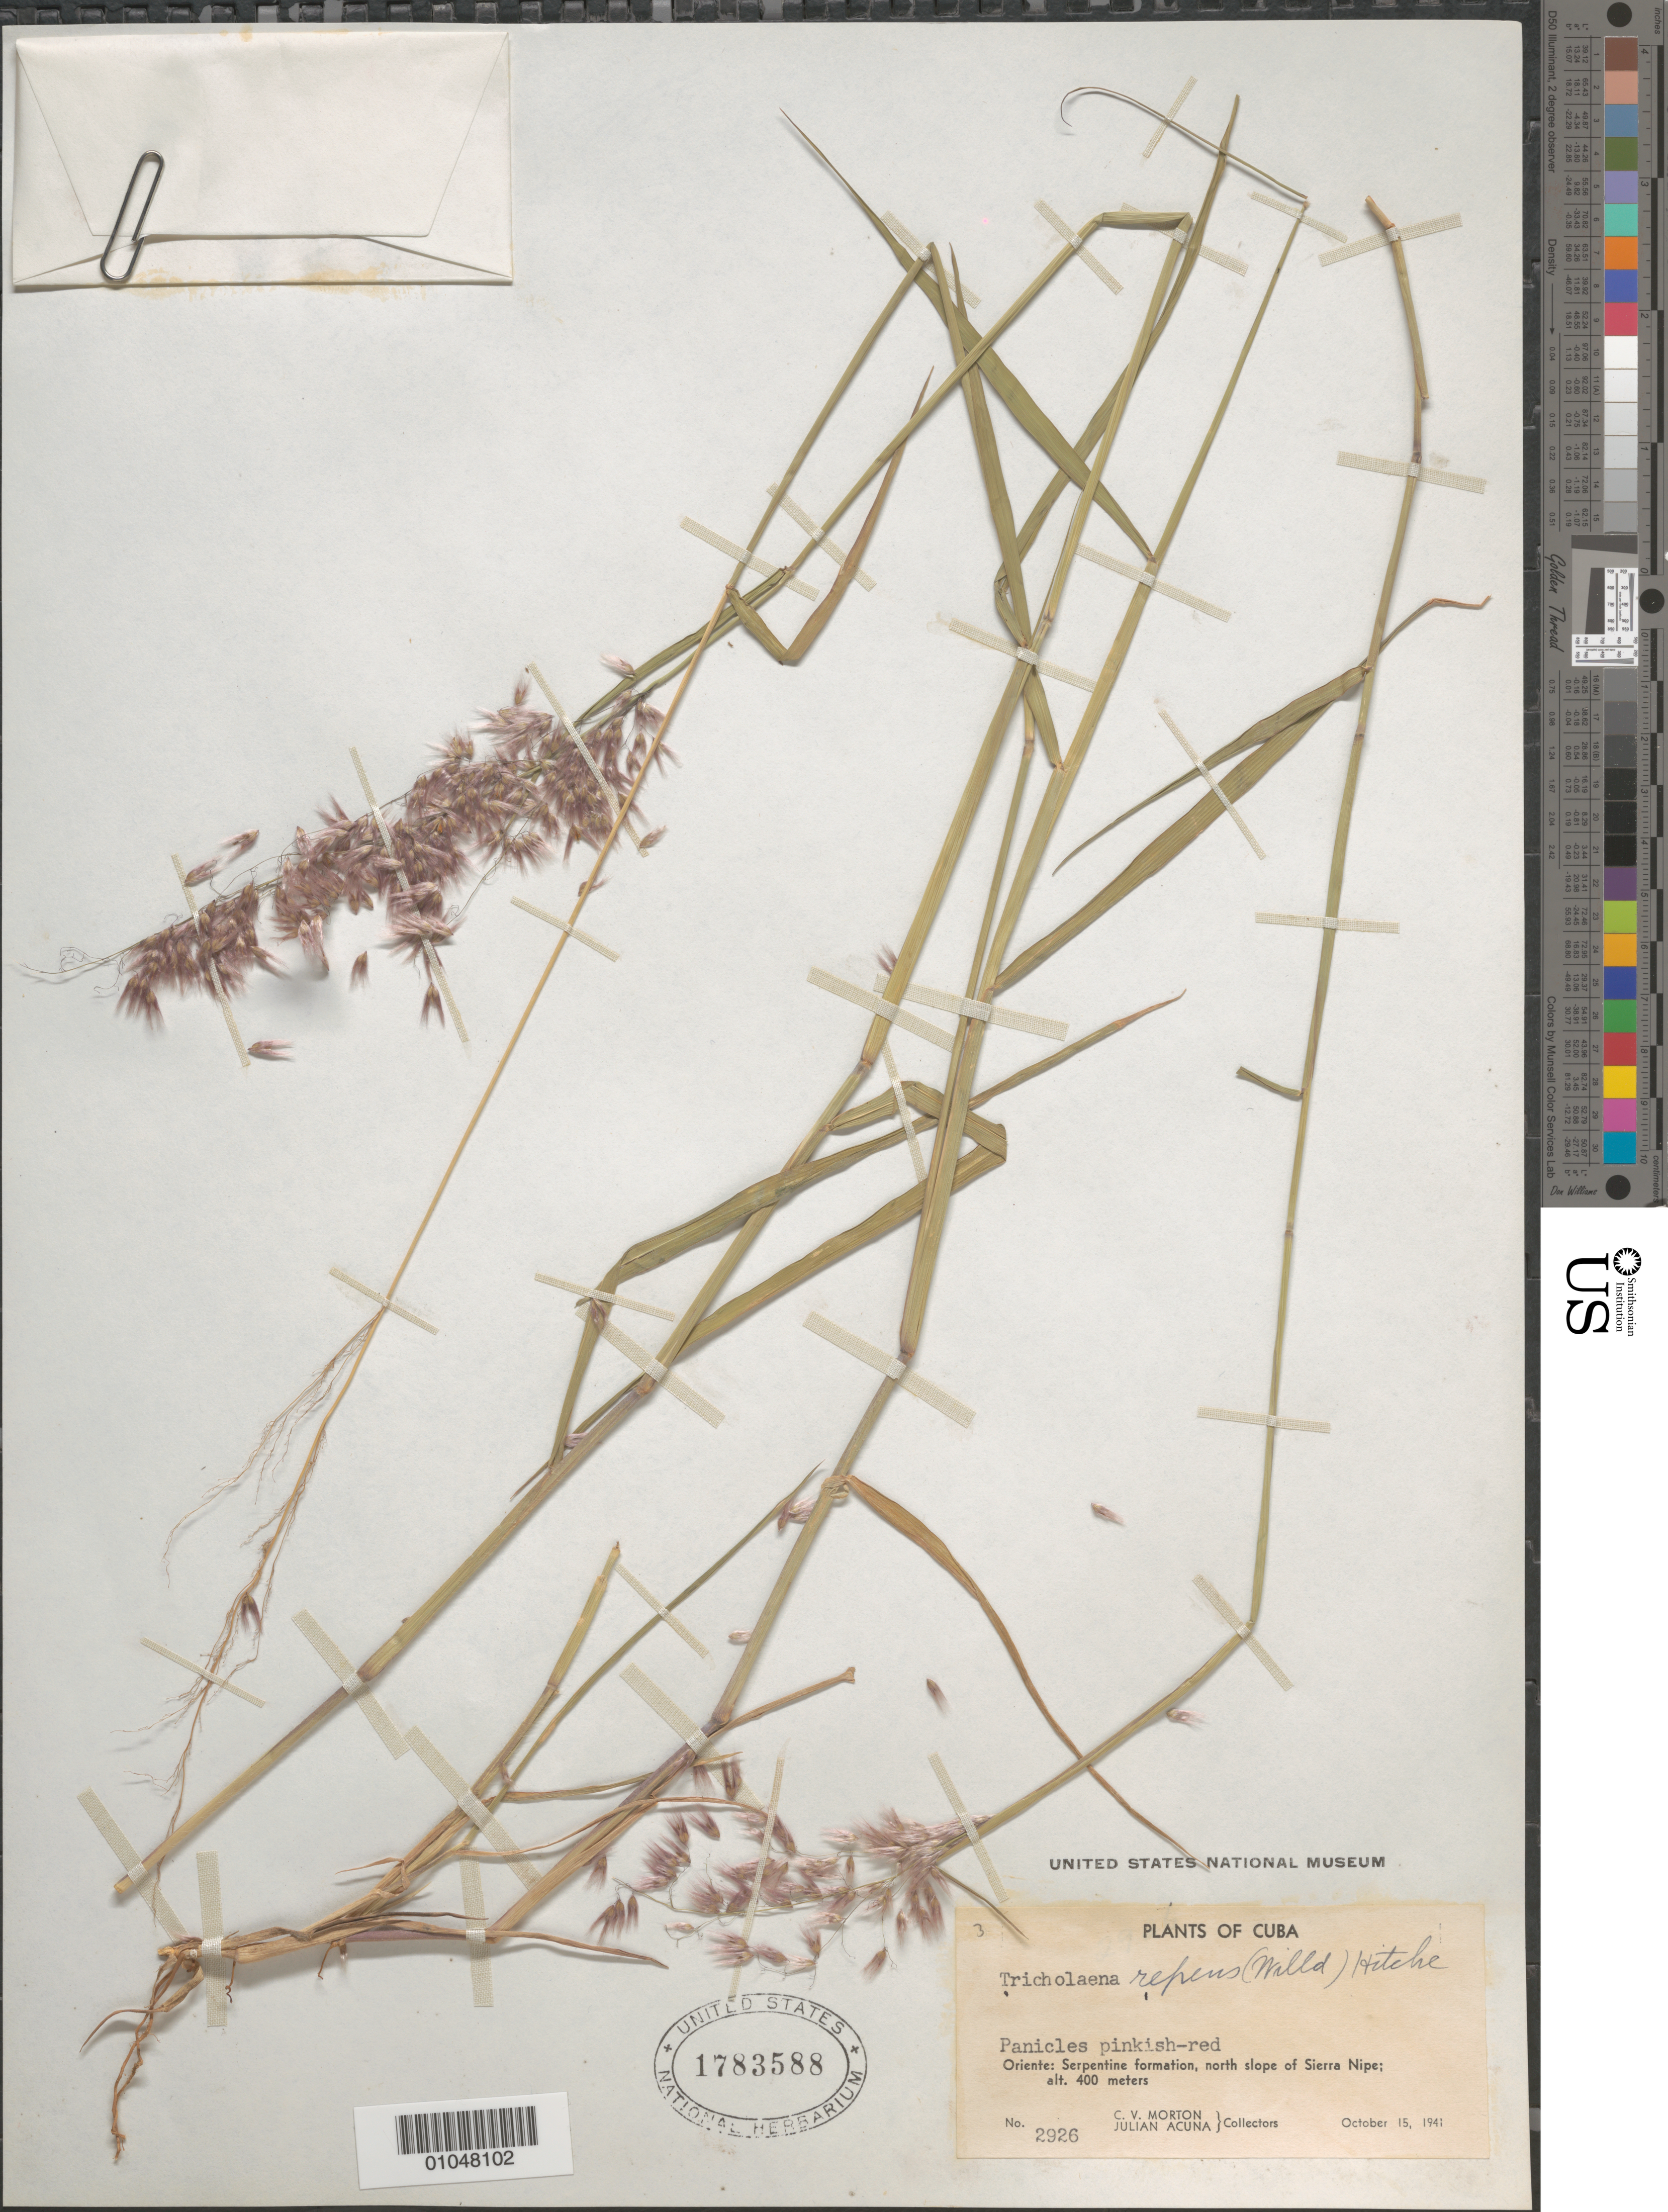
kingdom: Plantae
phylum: Tracheophyta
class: Liliopsida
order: Poales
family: Poaceae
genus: Rhynchelytrum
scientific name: Rhynchelytrum repens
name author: (Willd.) C.E. Hubb.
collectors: C. V. Morton & J. Acuña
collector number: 2926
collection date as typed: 15 Oct 1941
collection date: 1941-10-15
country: Cuba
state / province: Holguín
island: Cuba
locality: N slope of Sierra Nipe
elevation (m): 400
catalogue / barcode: US 1783588